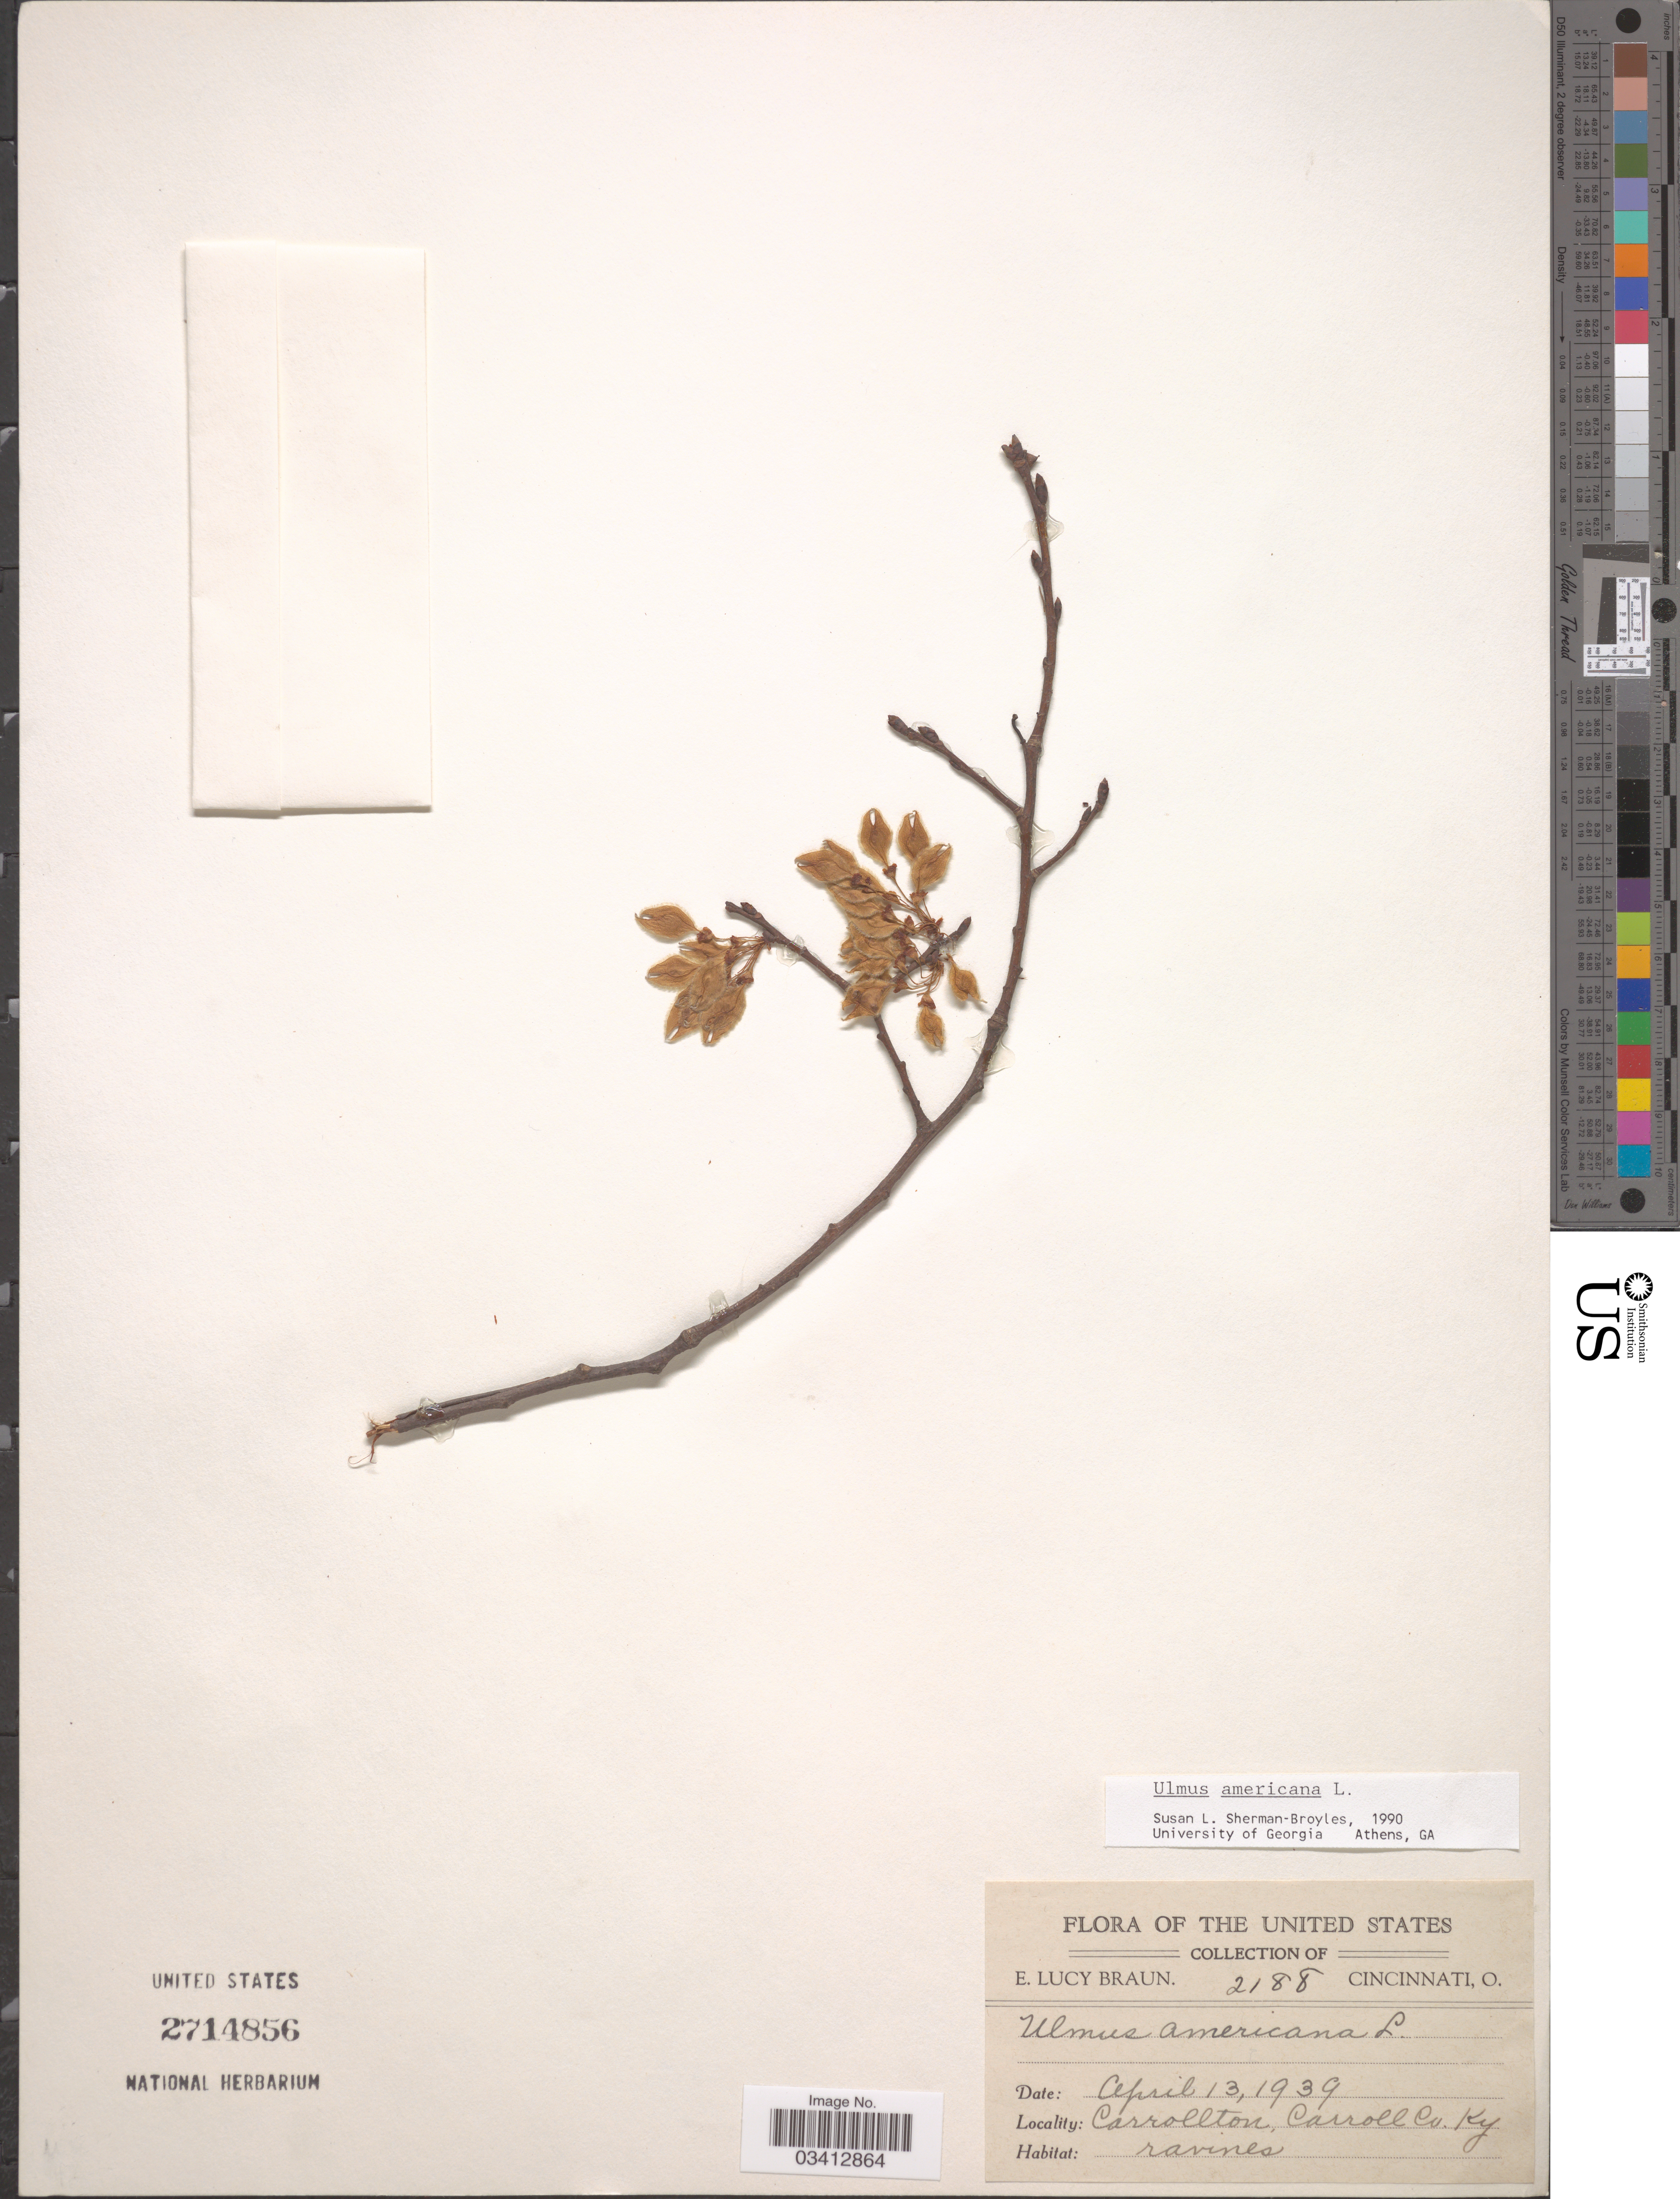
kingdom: Plantae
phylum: Tracheophyta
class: Magnoliopsida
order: Rosales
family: Ulmaceae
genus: Ulmus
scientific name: Ulmus americana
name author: L.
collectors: E. L. Braun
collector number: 2188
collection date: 1939-04-13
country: United States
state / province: Kentucky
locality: Carrollton, Carroll Co.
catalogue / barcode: US 2714856